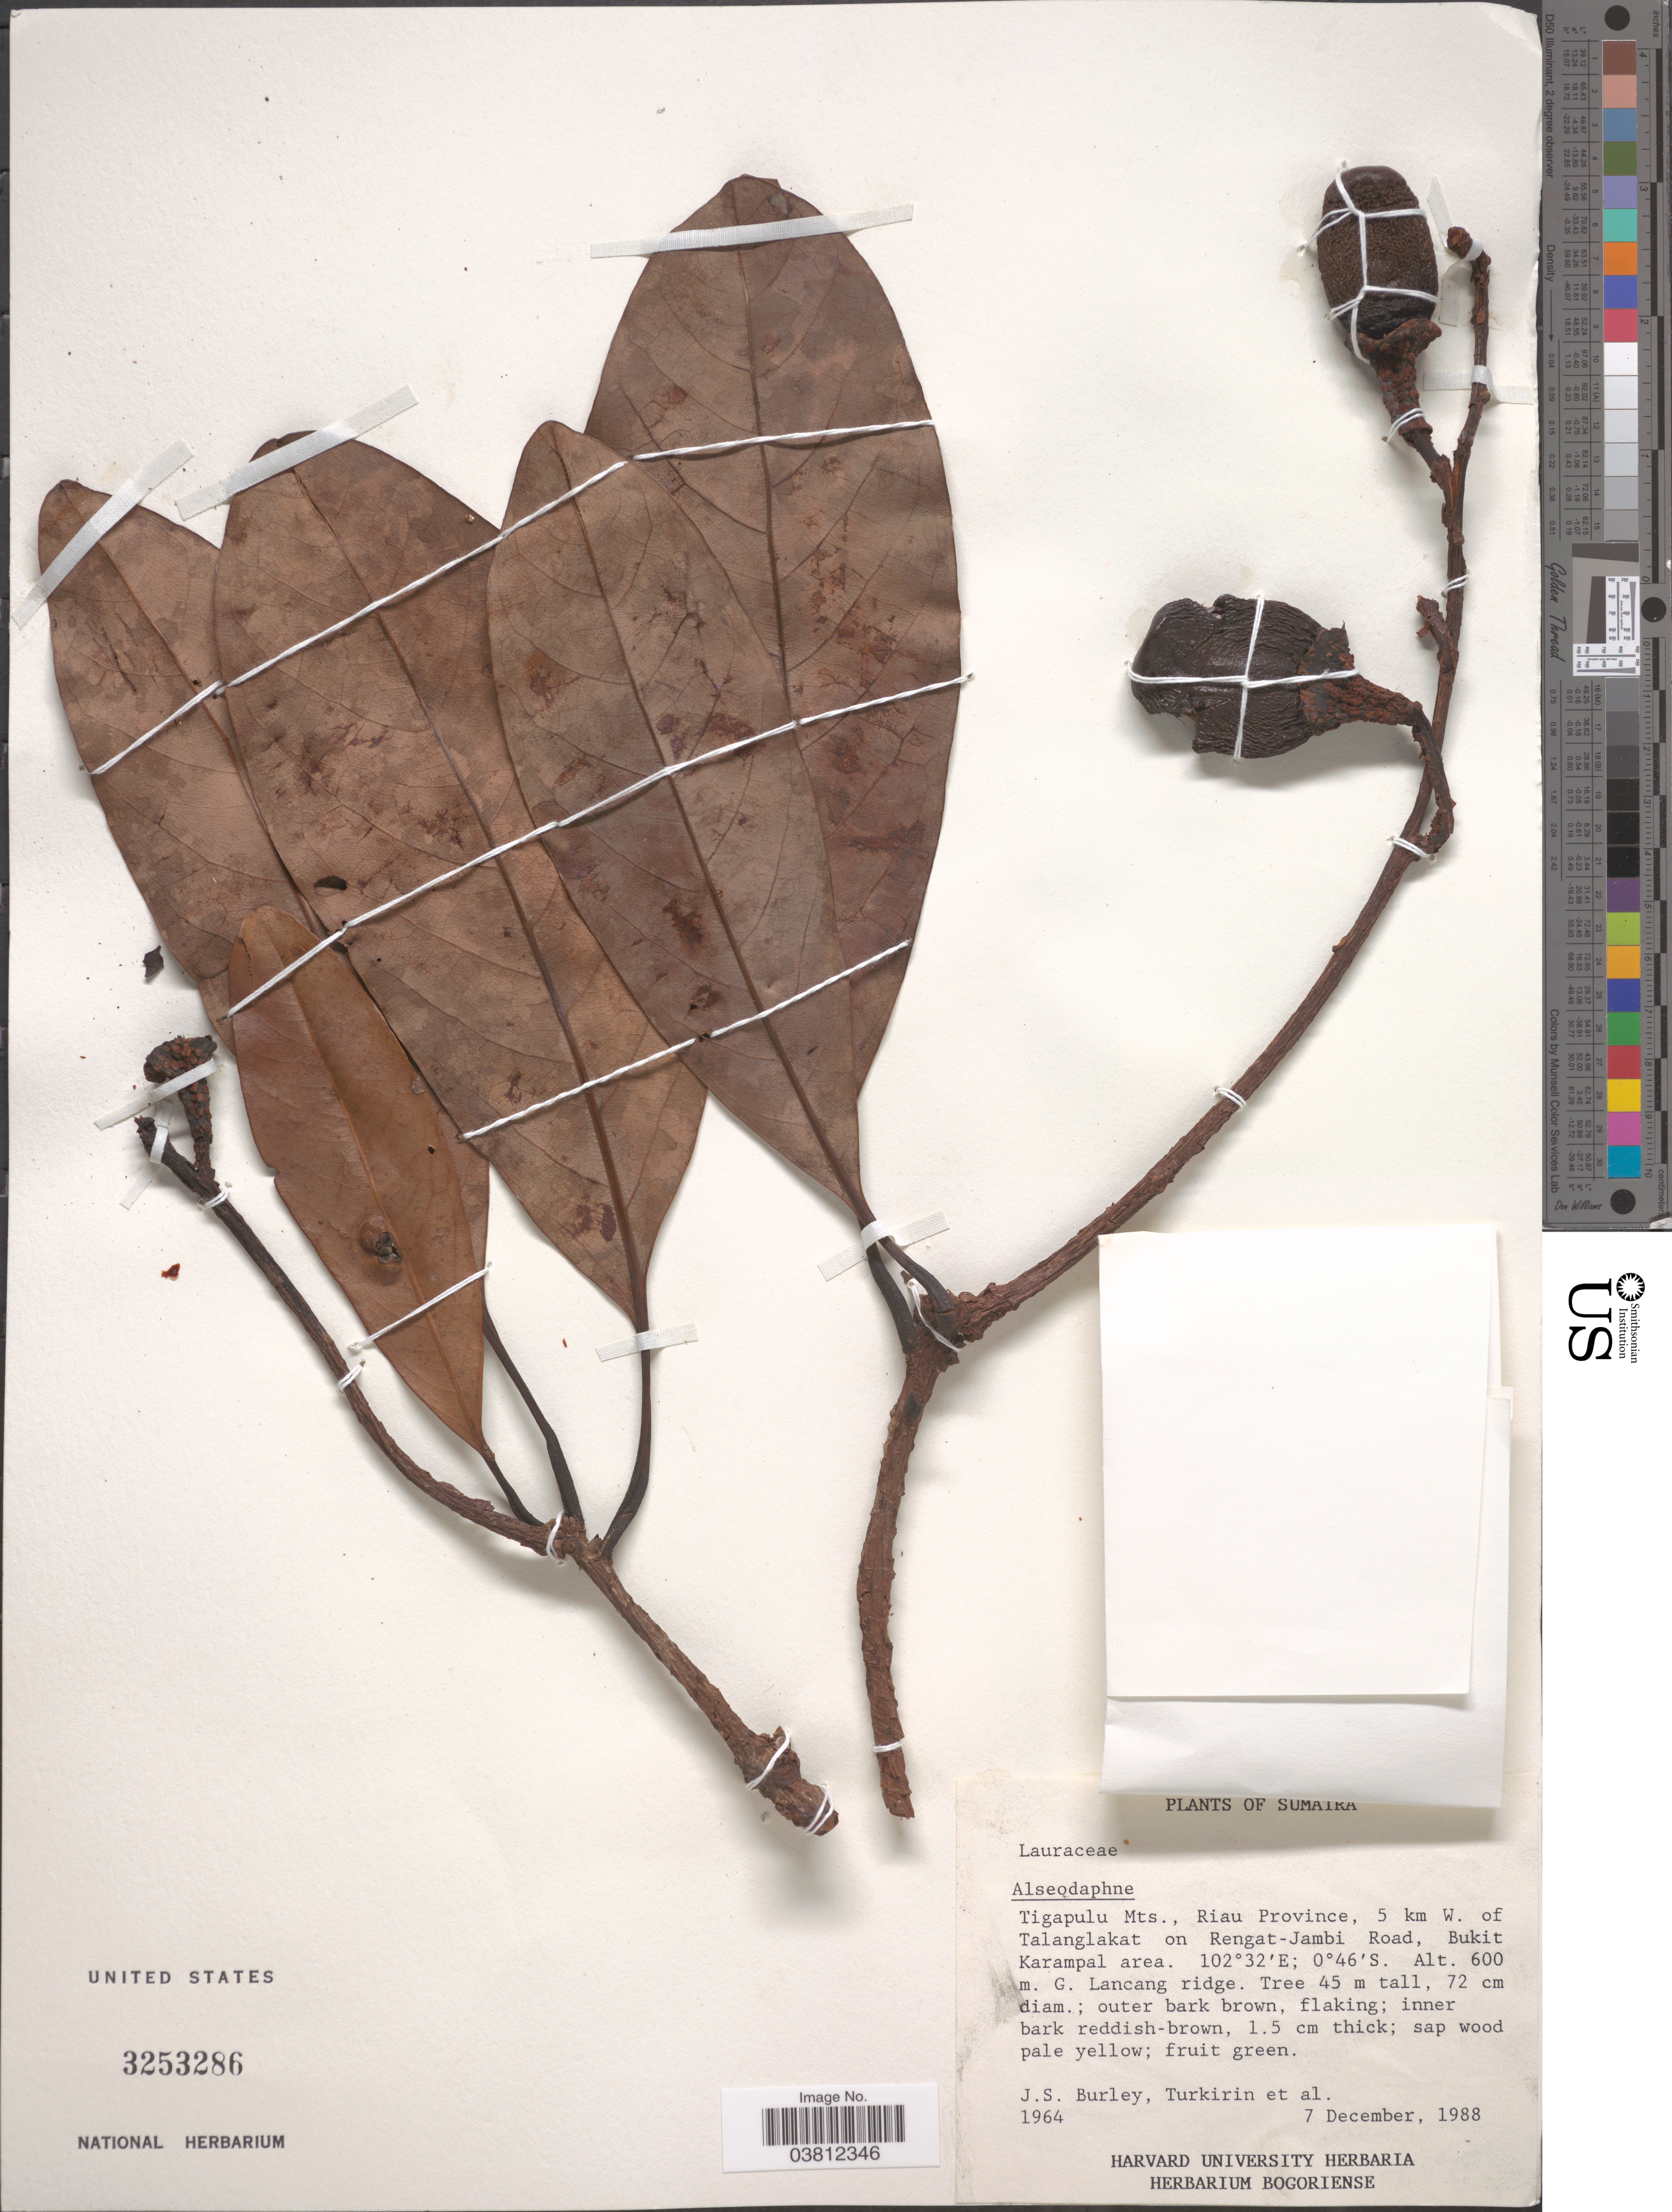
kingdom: Plantae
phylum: Tracheophyta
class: Magnoliopsida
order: Laurales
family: Lauraceae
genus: Alseodaphne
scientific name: Alseodaphne sp.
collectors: J. S. Burley, -. Turkirin & et al.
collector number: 1964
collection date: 1988-12-07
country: Indonesia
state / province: Sumatra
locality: Tigapulu Mts., Riau Province, 5 km W. of Talanglakat on Rengat-Jambi Road, Bukit Karampal area. G. Lancang ridge.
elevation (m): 600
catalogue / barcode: US 3253286